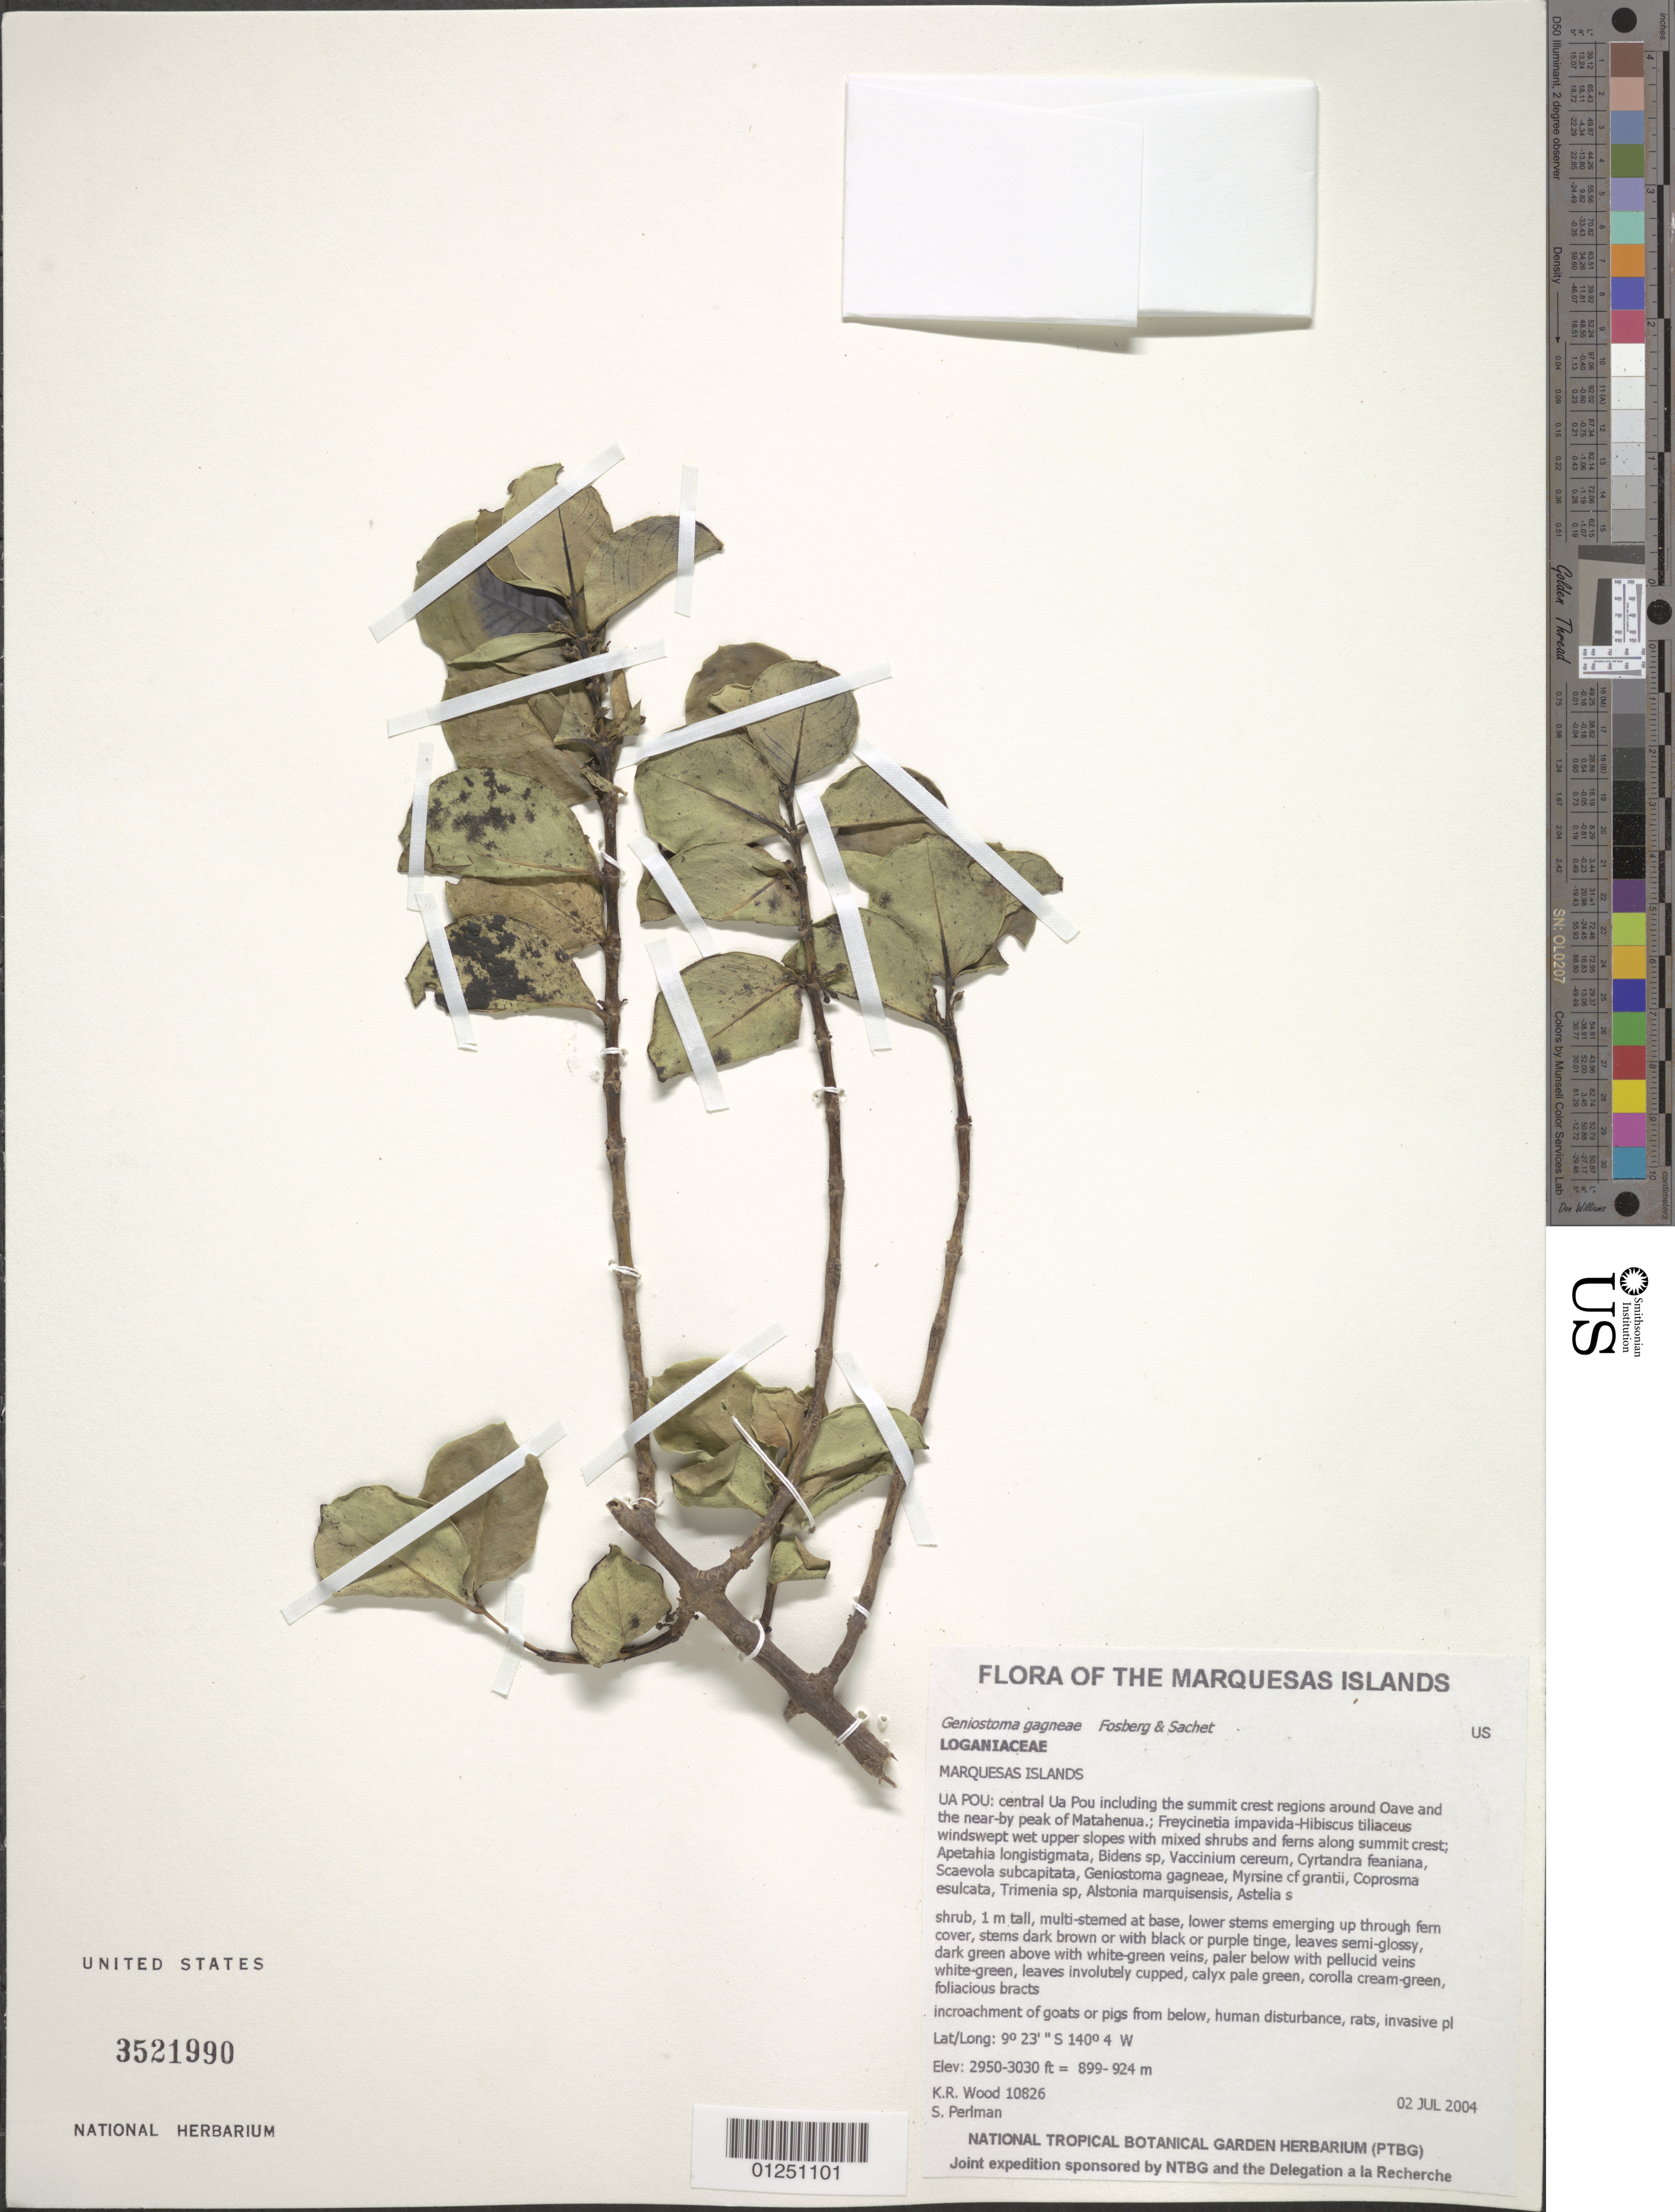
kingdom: Plantae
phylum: Tracheophyta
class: Magnoliopsida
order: Gentianales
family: Loganiaceae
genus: Geniostoma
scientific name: Geniostoma gagneae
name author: Fosberg & Sachet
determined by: Lorence, David H., (PTBG), National Tropical Botanical Garden (UNITED STATES)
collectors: K. R. Wood & S. P. Perlman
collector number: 10826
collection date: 2004-07-02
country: French Polynesia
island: Ua Pou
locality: Central Ua Pou including the summit crest regions around Oave and the near-by peak of Matahenua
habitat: Freycinetia impavida - Hibiscus tiliaceus windswept wet upper slopes with mixed shrubs and ferns along summit crest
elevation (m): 899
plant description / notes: Incroachment of goats or pigs from below, human disturbance, rats, invasive plant taxa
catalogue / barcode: US 3521990